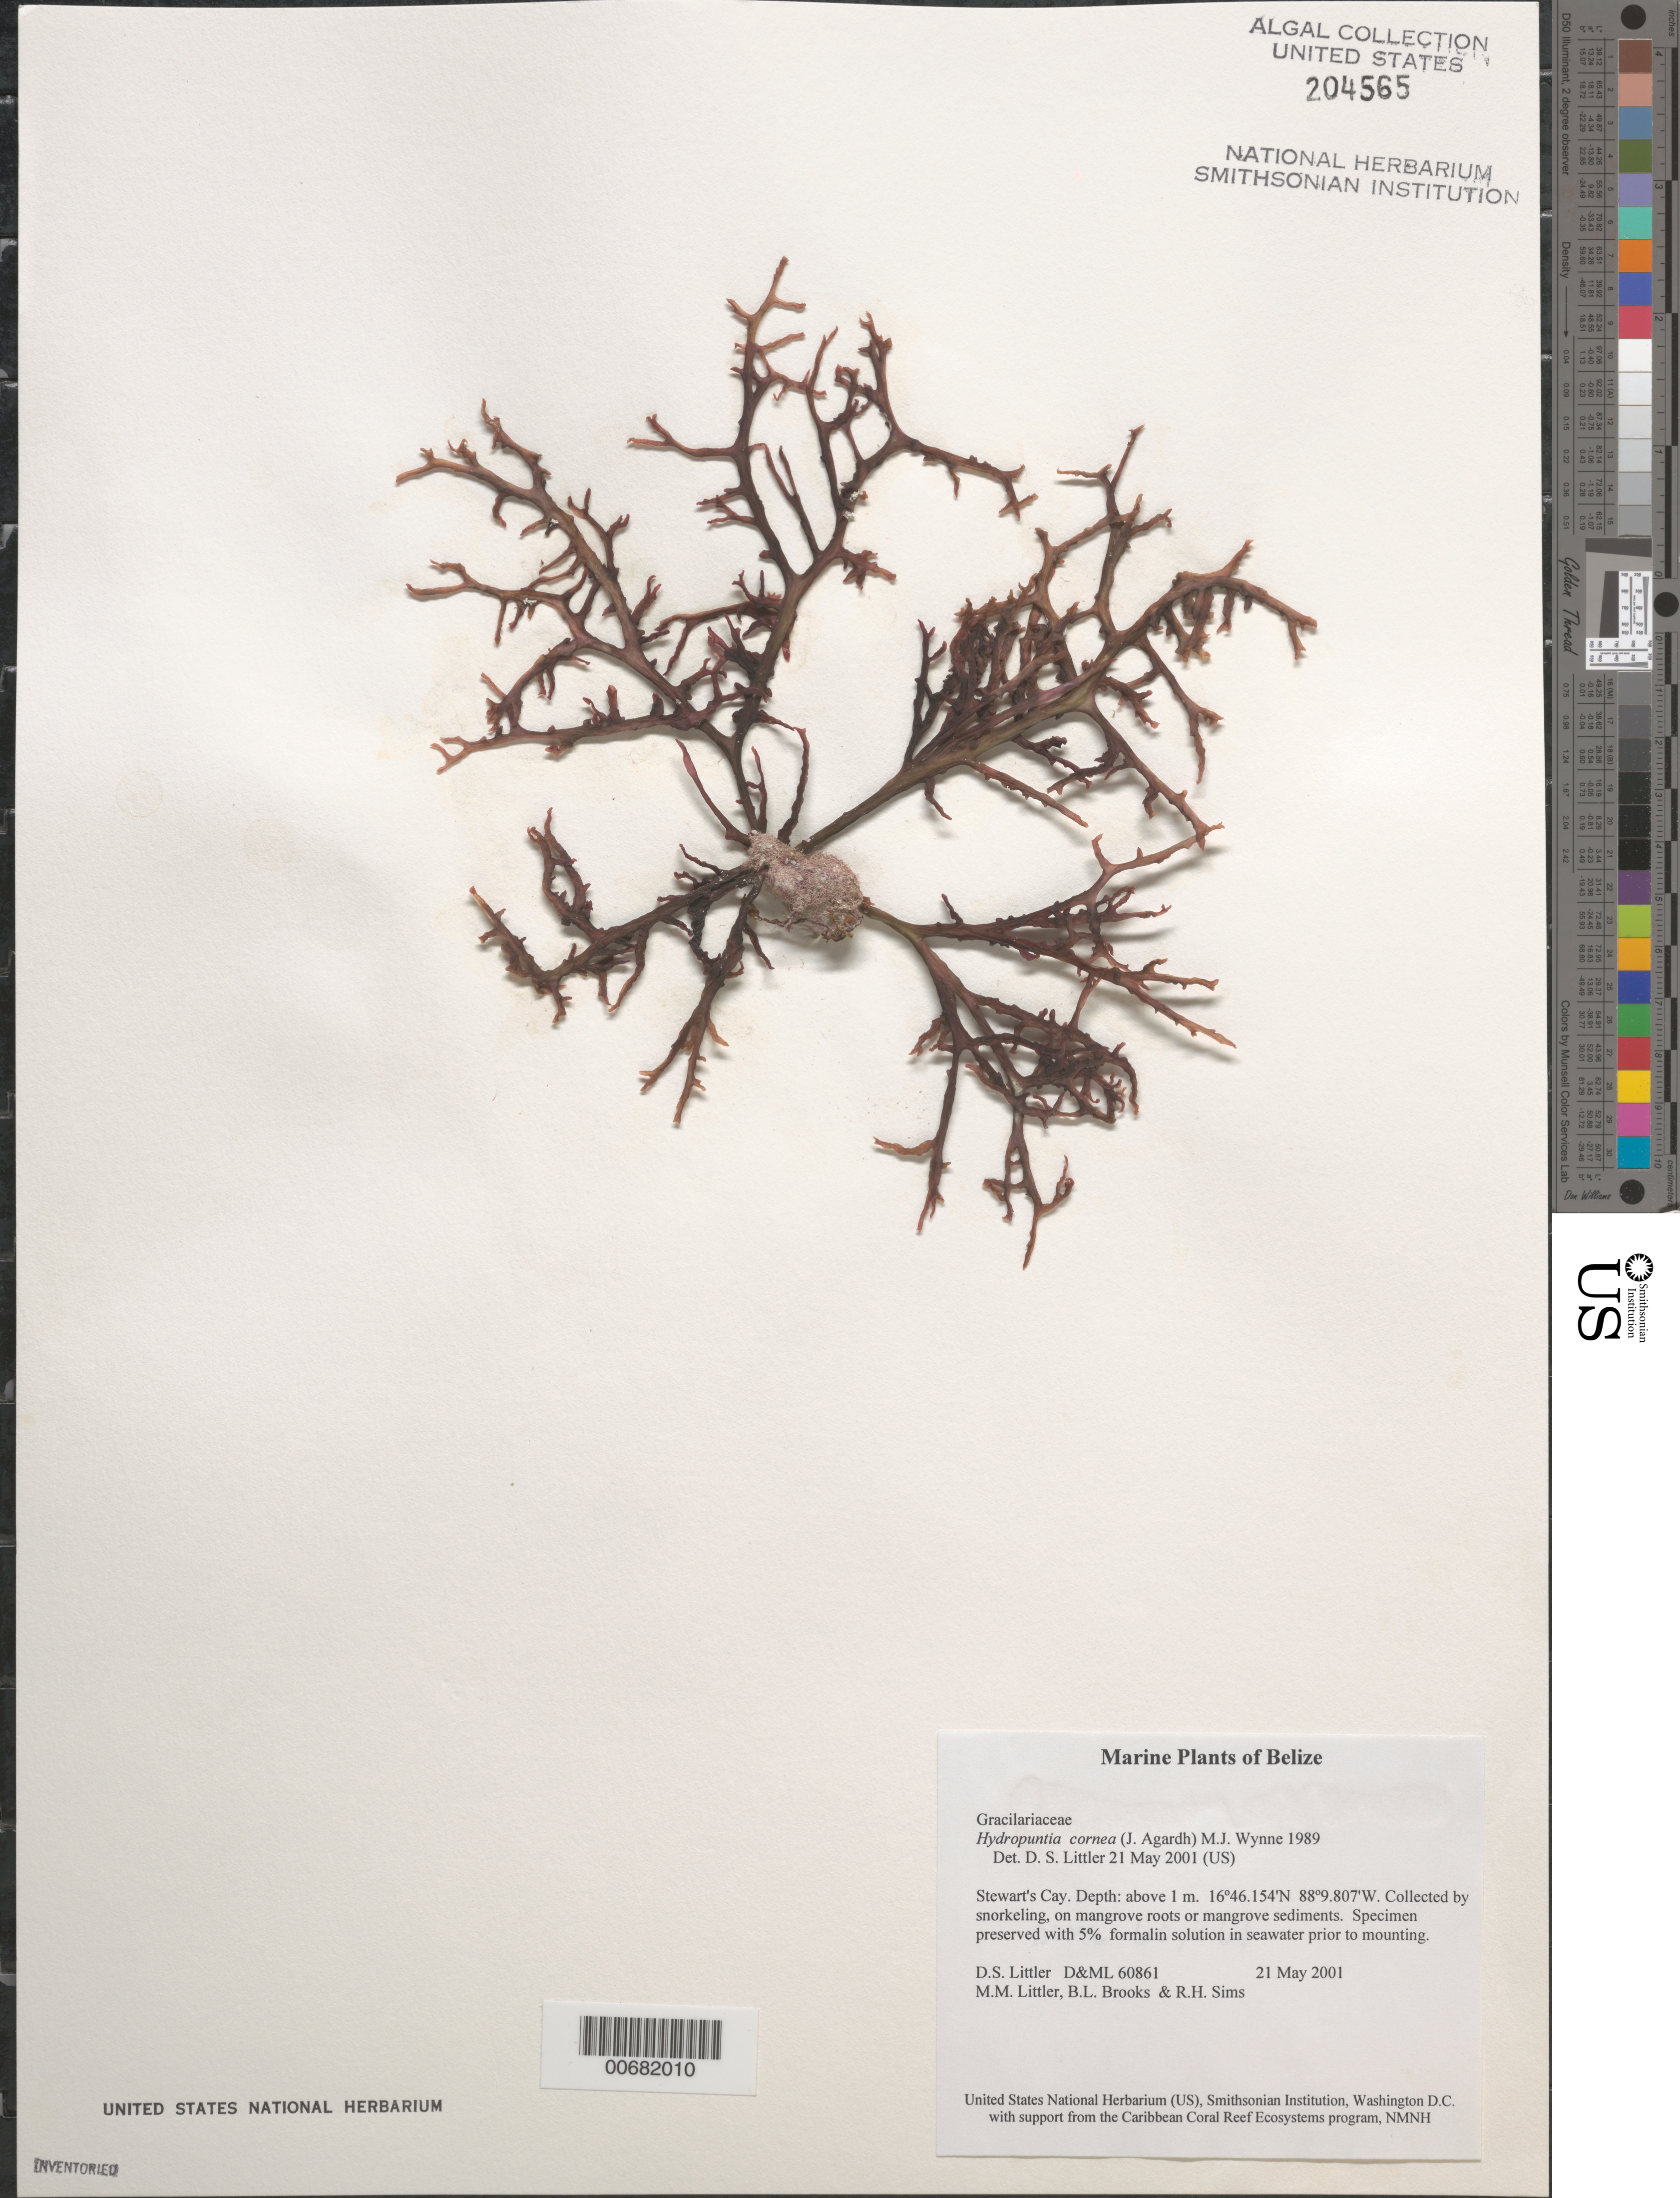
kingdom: Plantae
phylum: Rhodophyta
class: Florideophyceae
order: Gracilariales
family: Gracilariaceae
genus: Gracilaria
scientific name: Gracilaria cornea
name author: J. Agardh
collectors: D. S. Littler, M. M. Littler, B. Brooks & R. H. Sims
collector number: D&ML 60861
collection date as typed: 21 May 2001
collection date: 2001-05-21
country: Belize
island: Stewart's Cay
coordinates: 16 46.154' N, 88 9.807' W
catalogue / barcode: US 204565